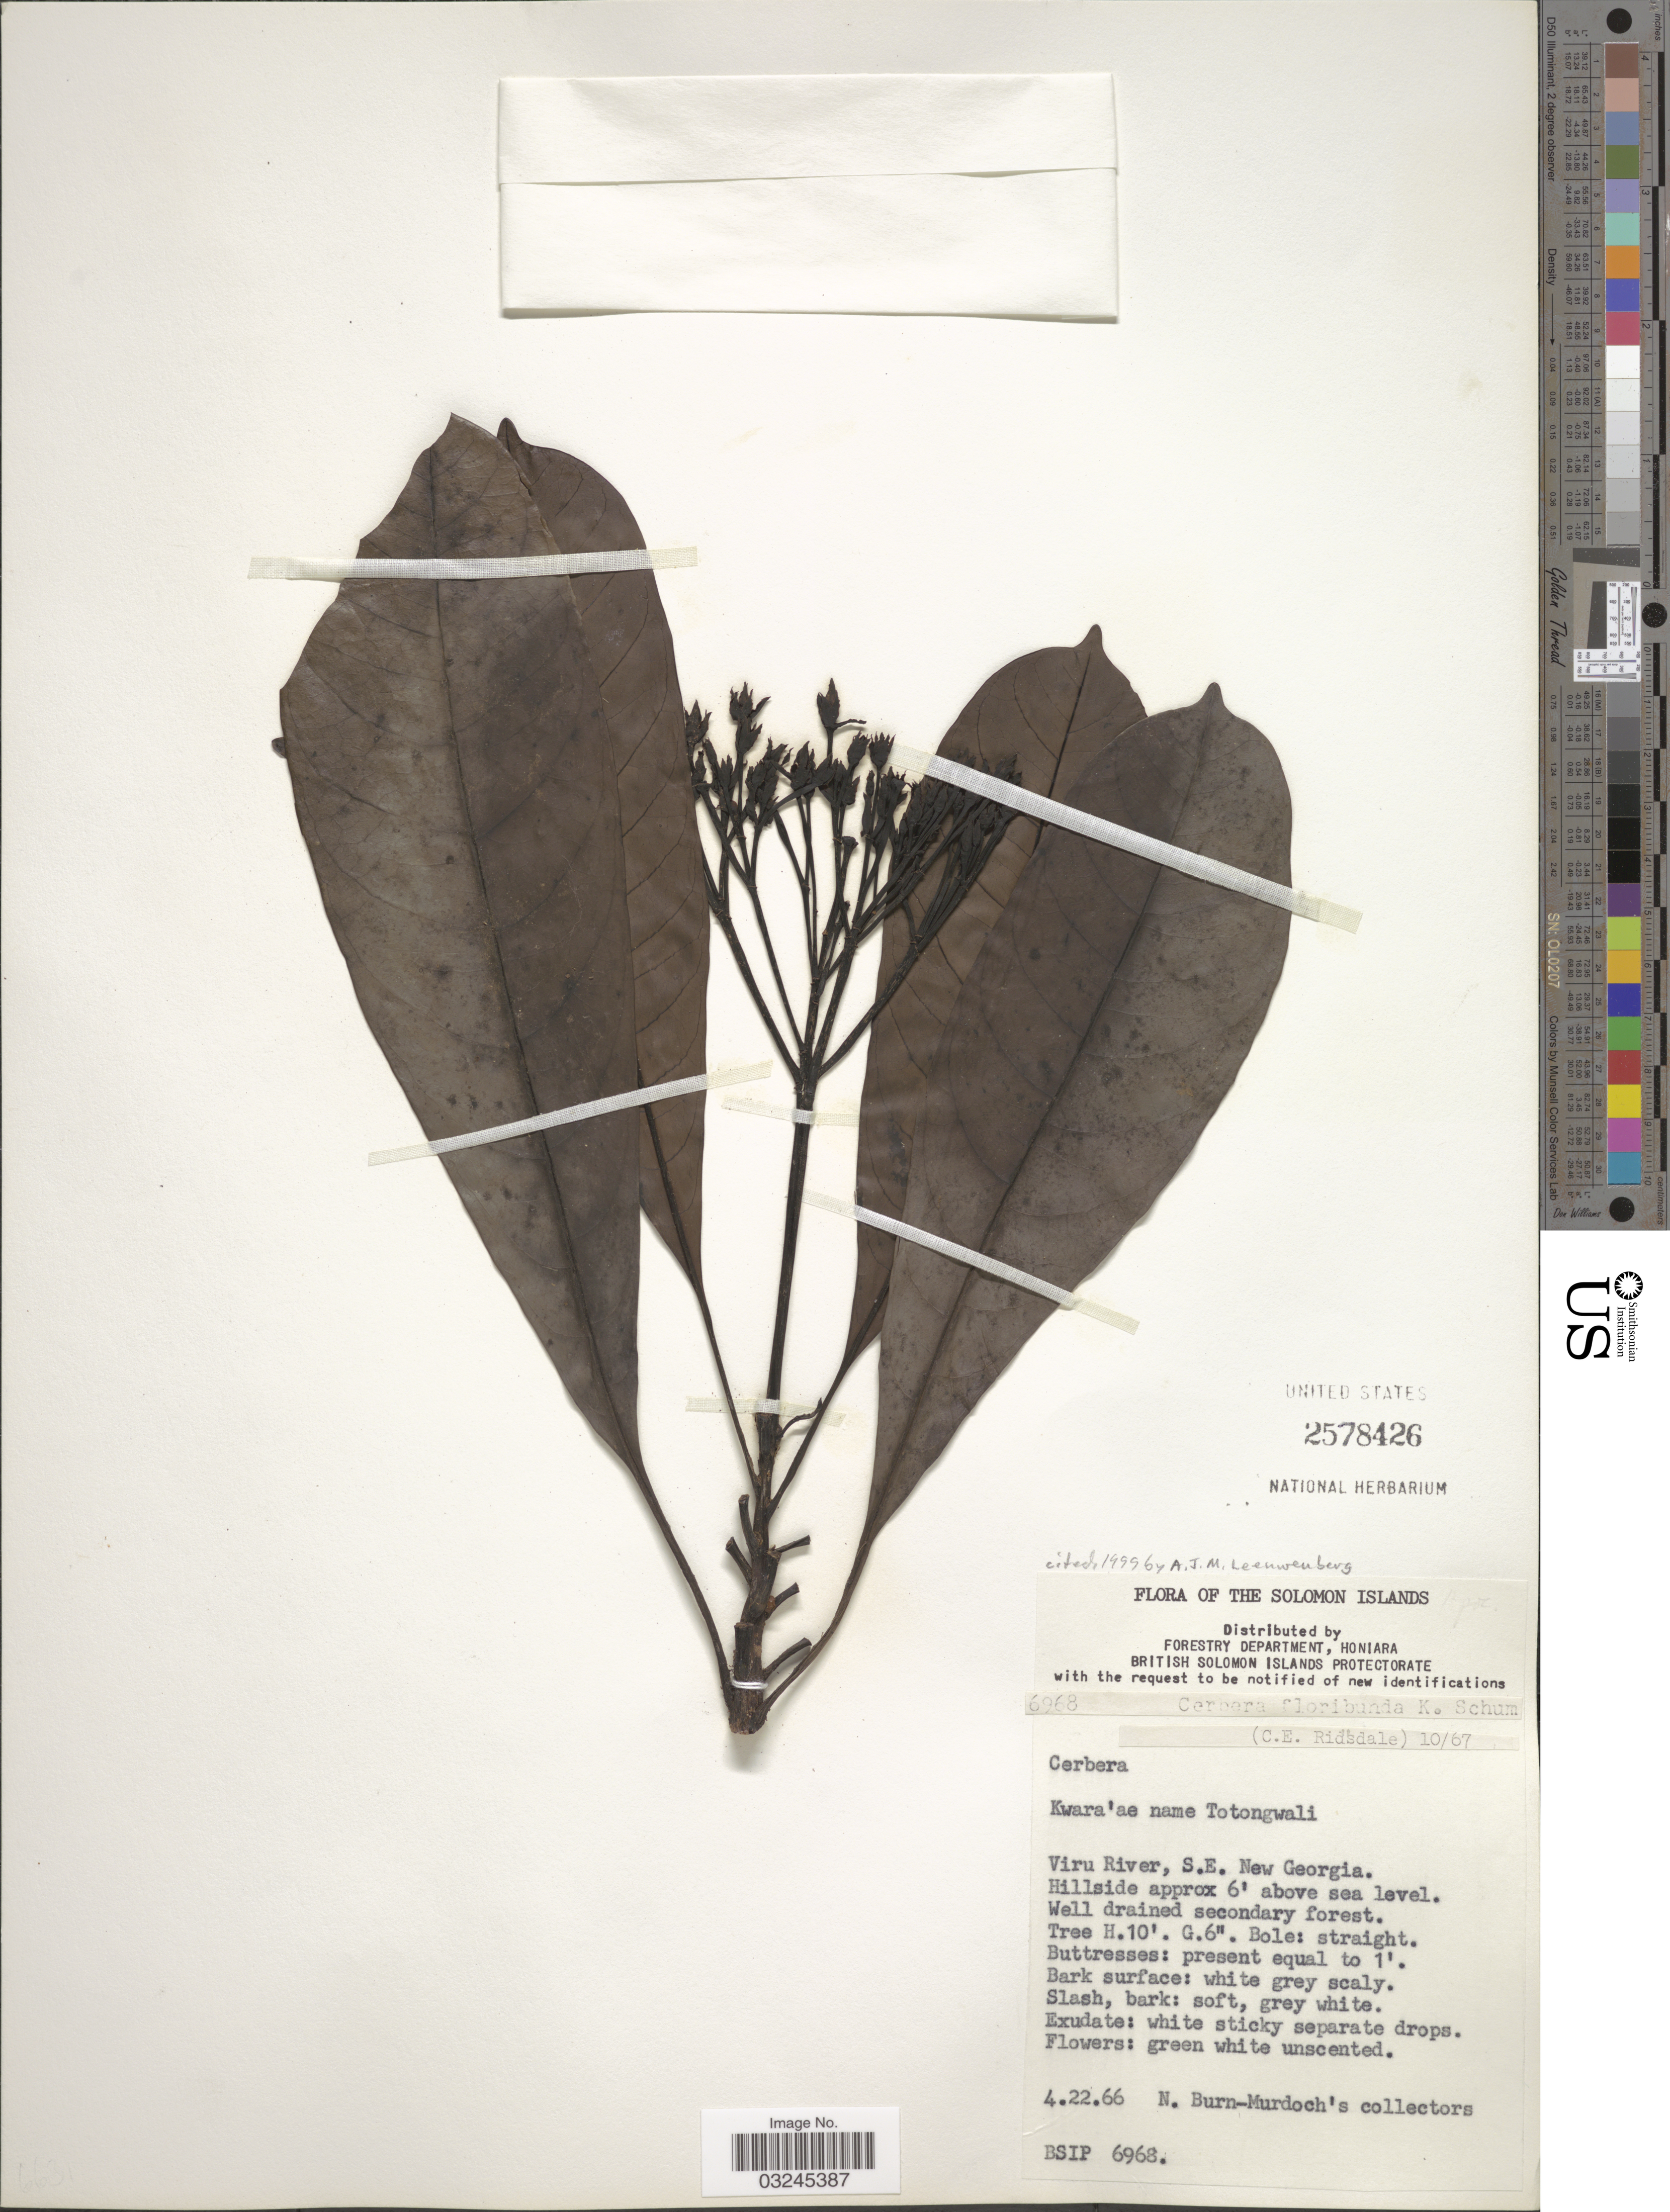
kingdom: Plantae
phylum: Tracheophyta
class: Magnoliopsida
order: Gentianales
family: Apocynaceae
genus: Cerbera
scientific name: Cerbera floribunda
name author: K. Schum.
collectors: N. Burn-Murdoch's collectors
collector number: BSIP6968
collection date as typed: Transcribed d/m/y: 22/4/66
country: Solomon Islands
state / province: Solomon Islands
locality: Viru River, S. E. New Georgia.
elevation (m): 2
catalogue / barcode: US 2578426